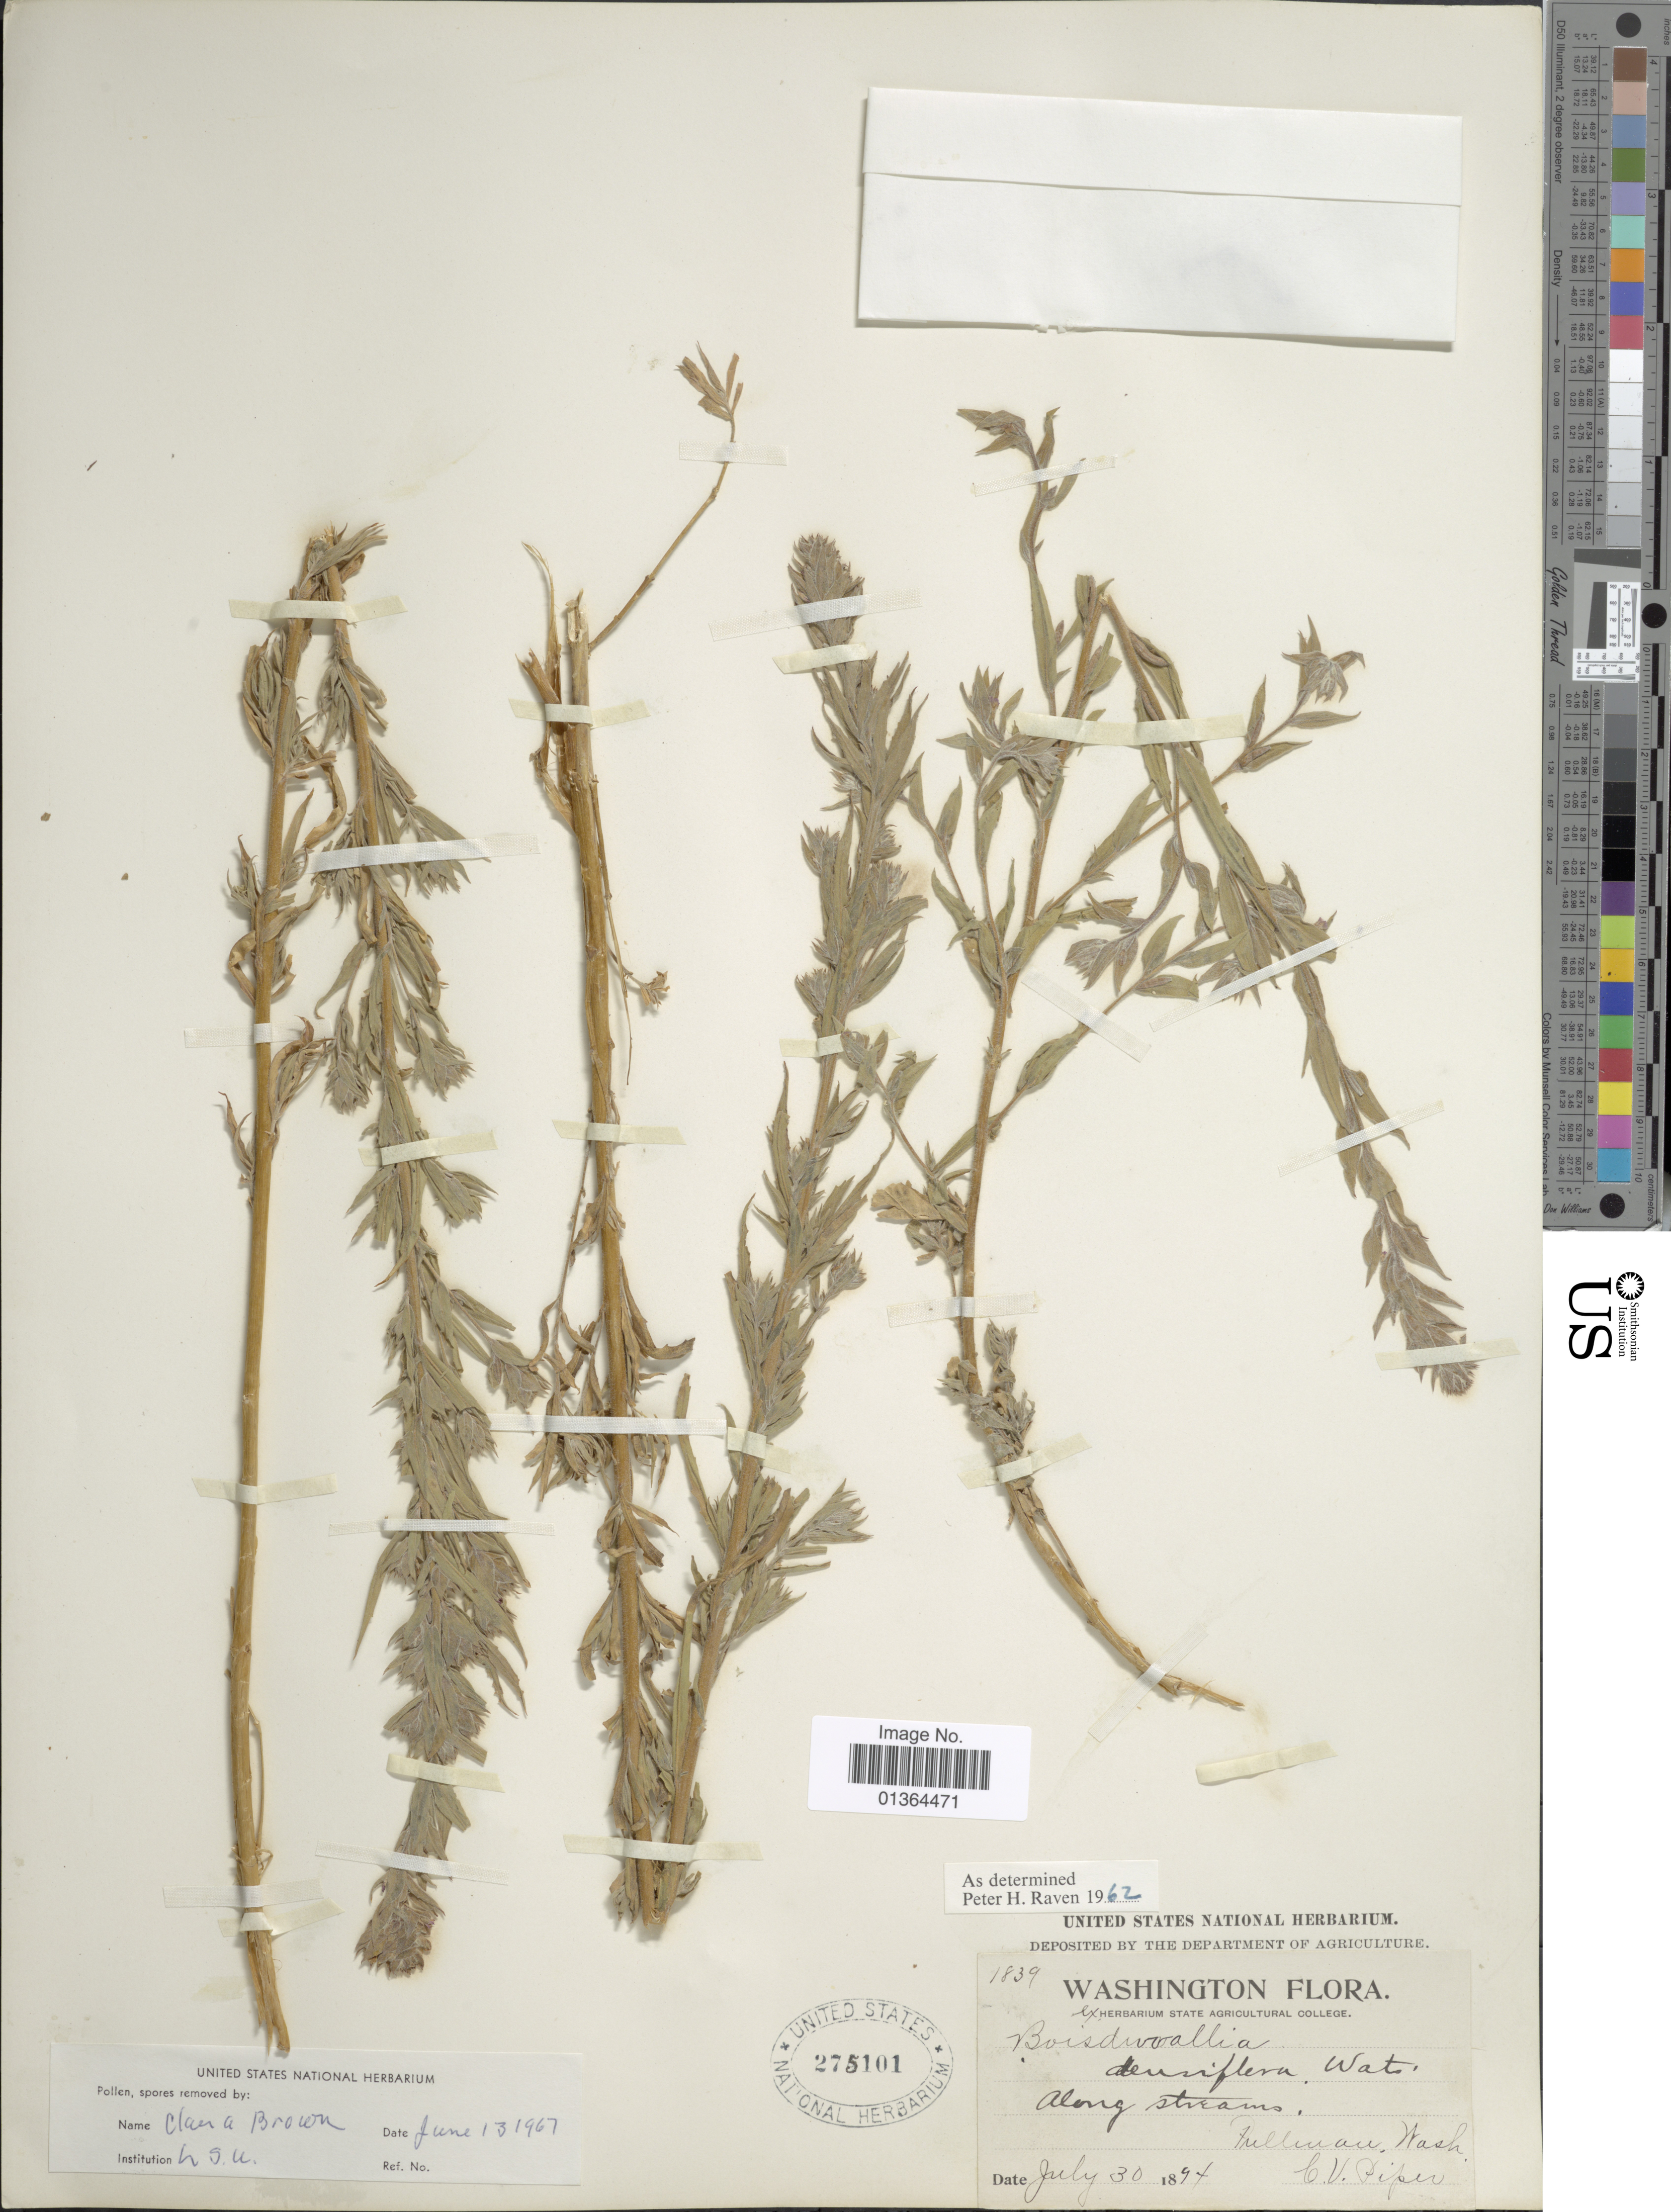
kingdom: Plantae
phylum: Tracheophyta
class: Magnoliopsida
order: Myrtales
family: Onagraceae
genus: Epilobium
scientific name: Epilobium densiflorum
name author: (Lindl.) Hoch & P.H. Raven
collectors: C. V. Piper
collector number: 1839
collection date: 1897-07-30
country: United States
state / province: Washington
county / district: Whitman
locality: Pullman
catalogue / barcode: US 275101